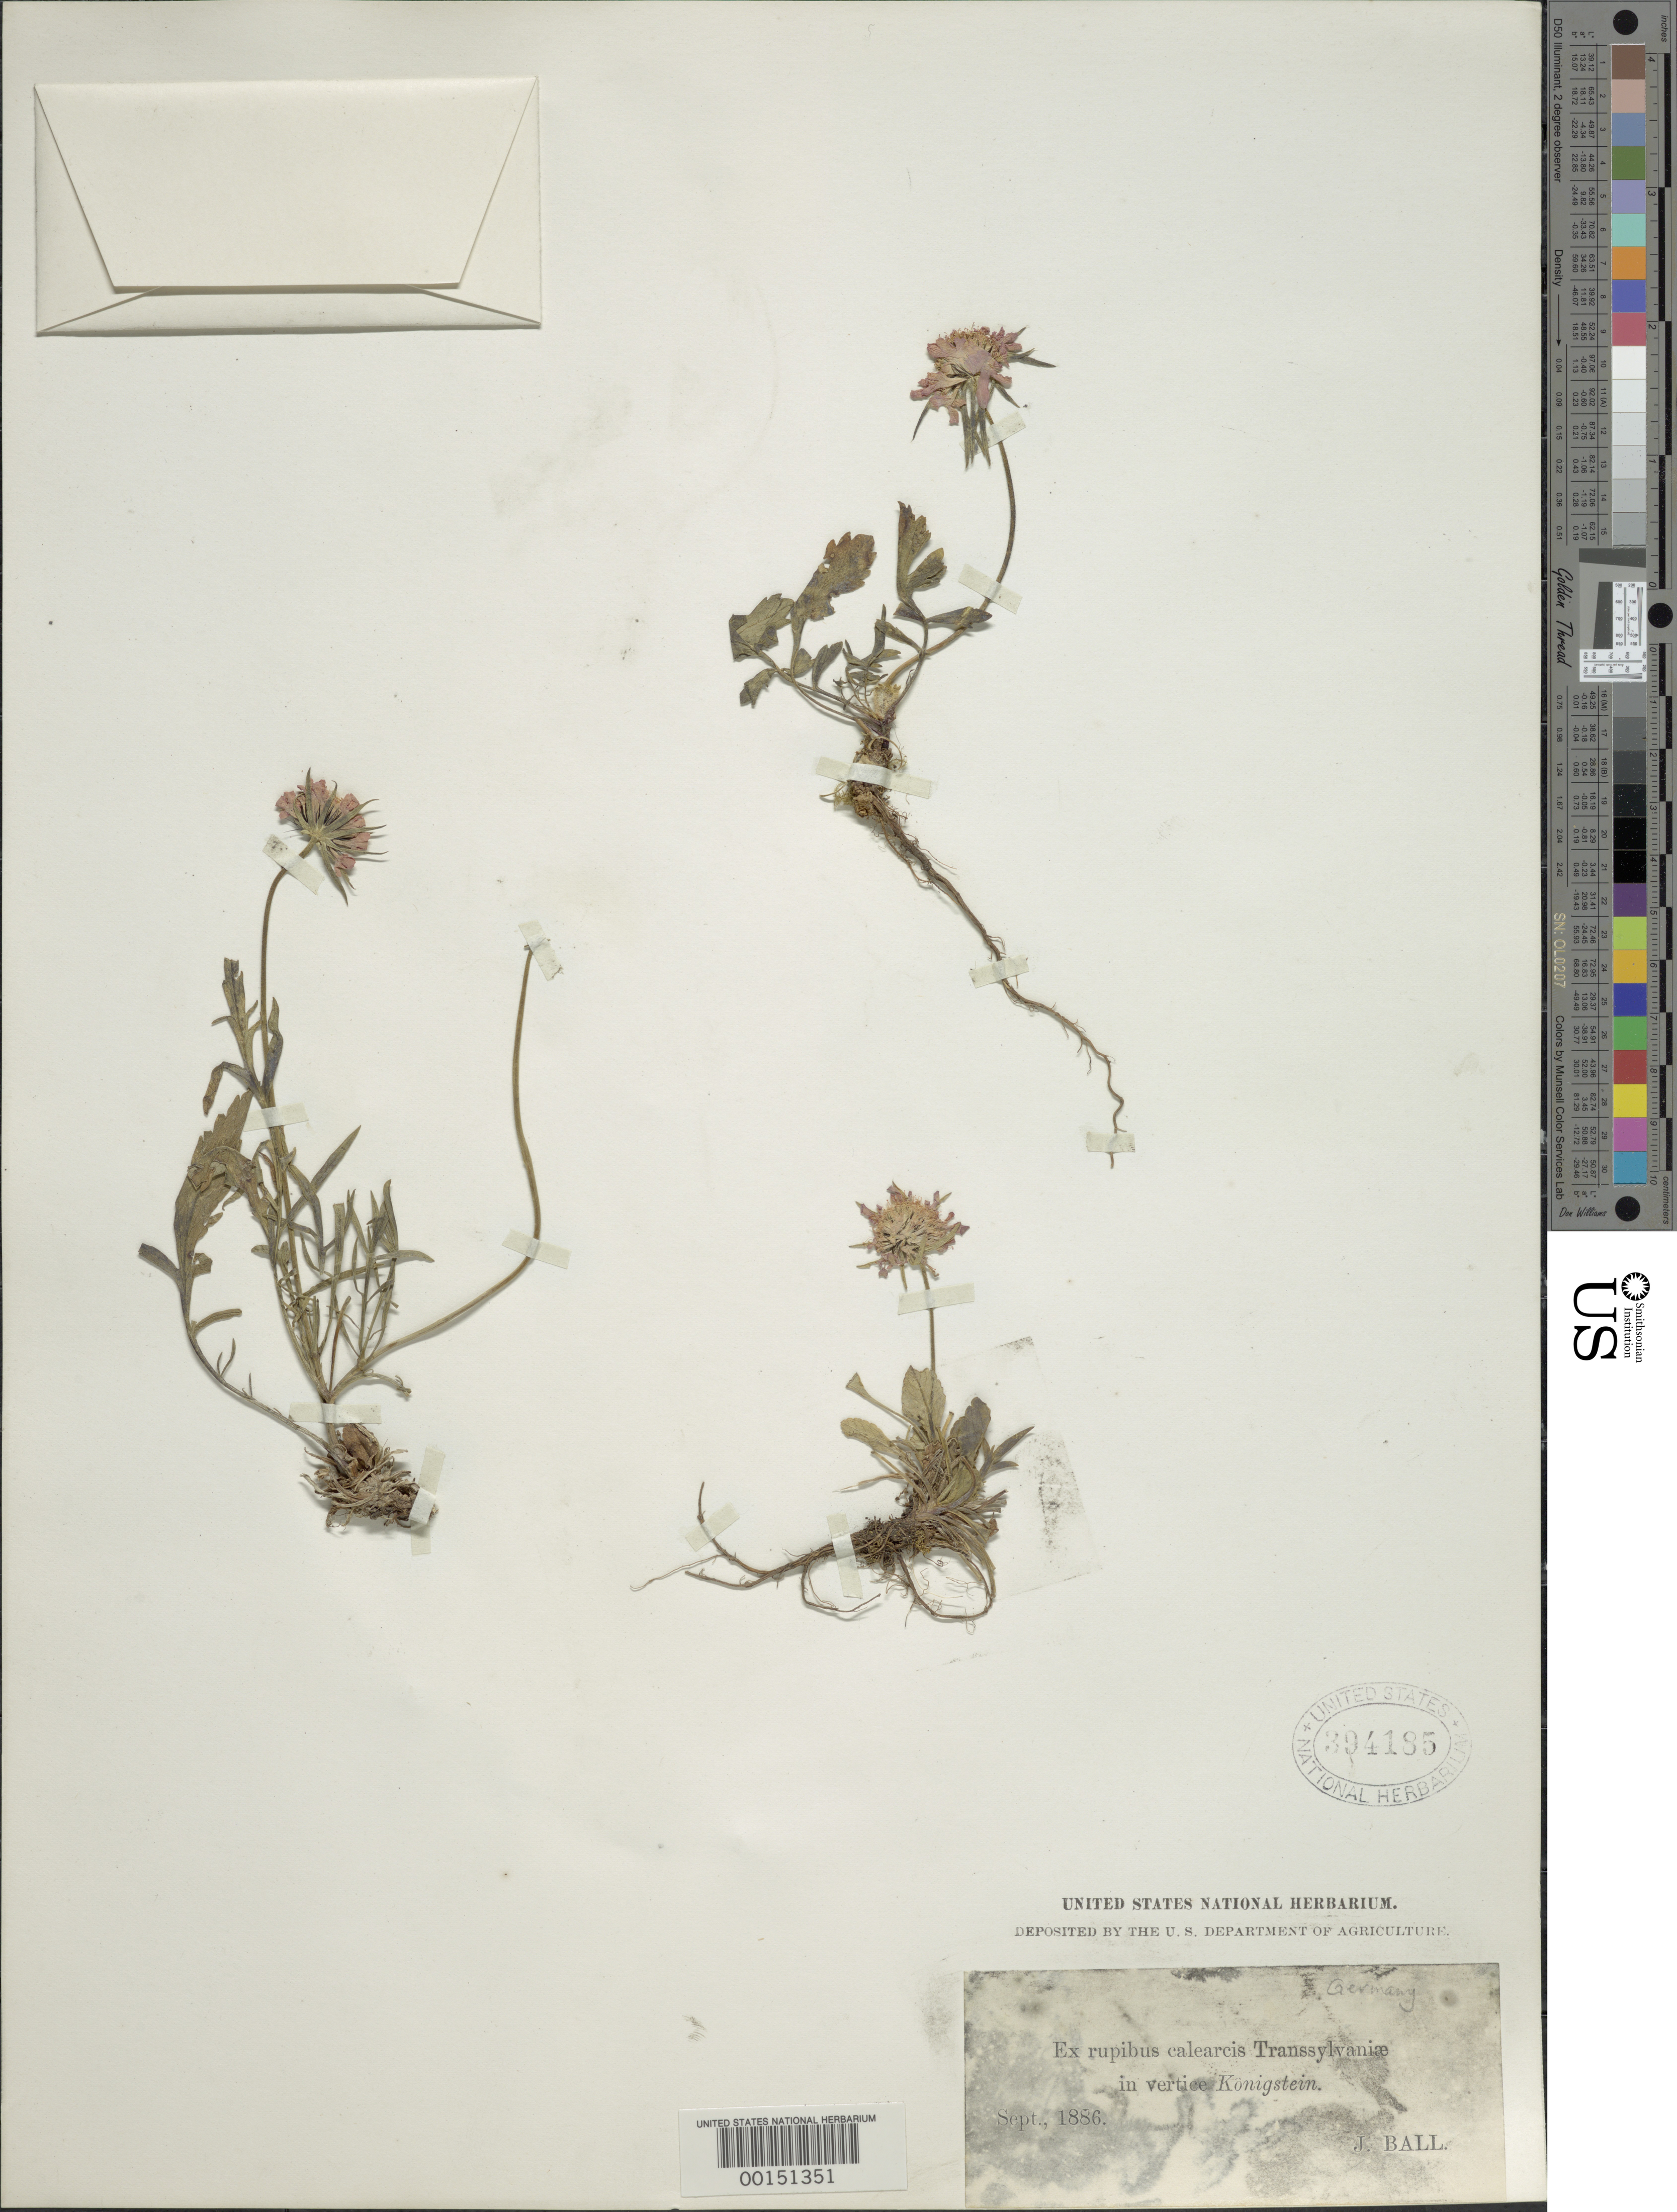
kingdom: Plantae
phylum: Tracheophyta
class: Magnoliopsida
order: Dipsacales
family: Caprifoliaceae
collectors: J. Ball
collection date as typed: Sep 1886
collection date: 1886-09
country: Germany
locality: Konigstein, Transsylvania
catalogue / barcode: US 394185